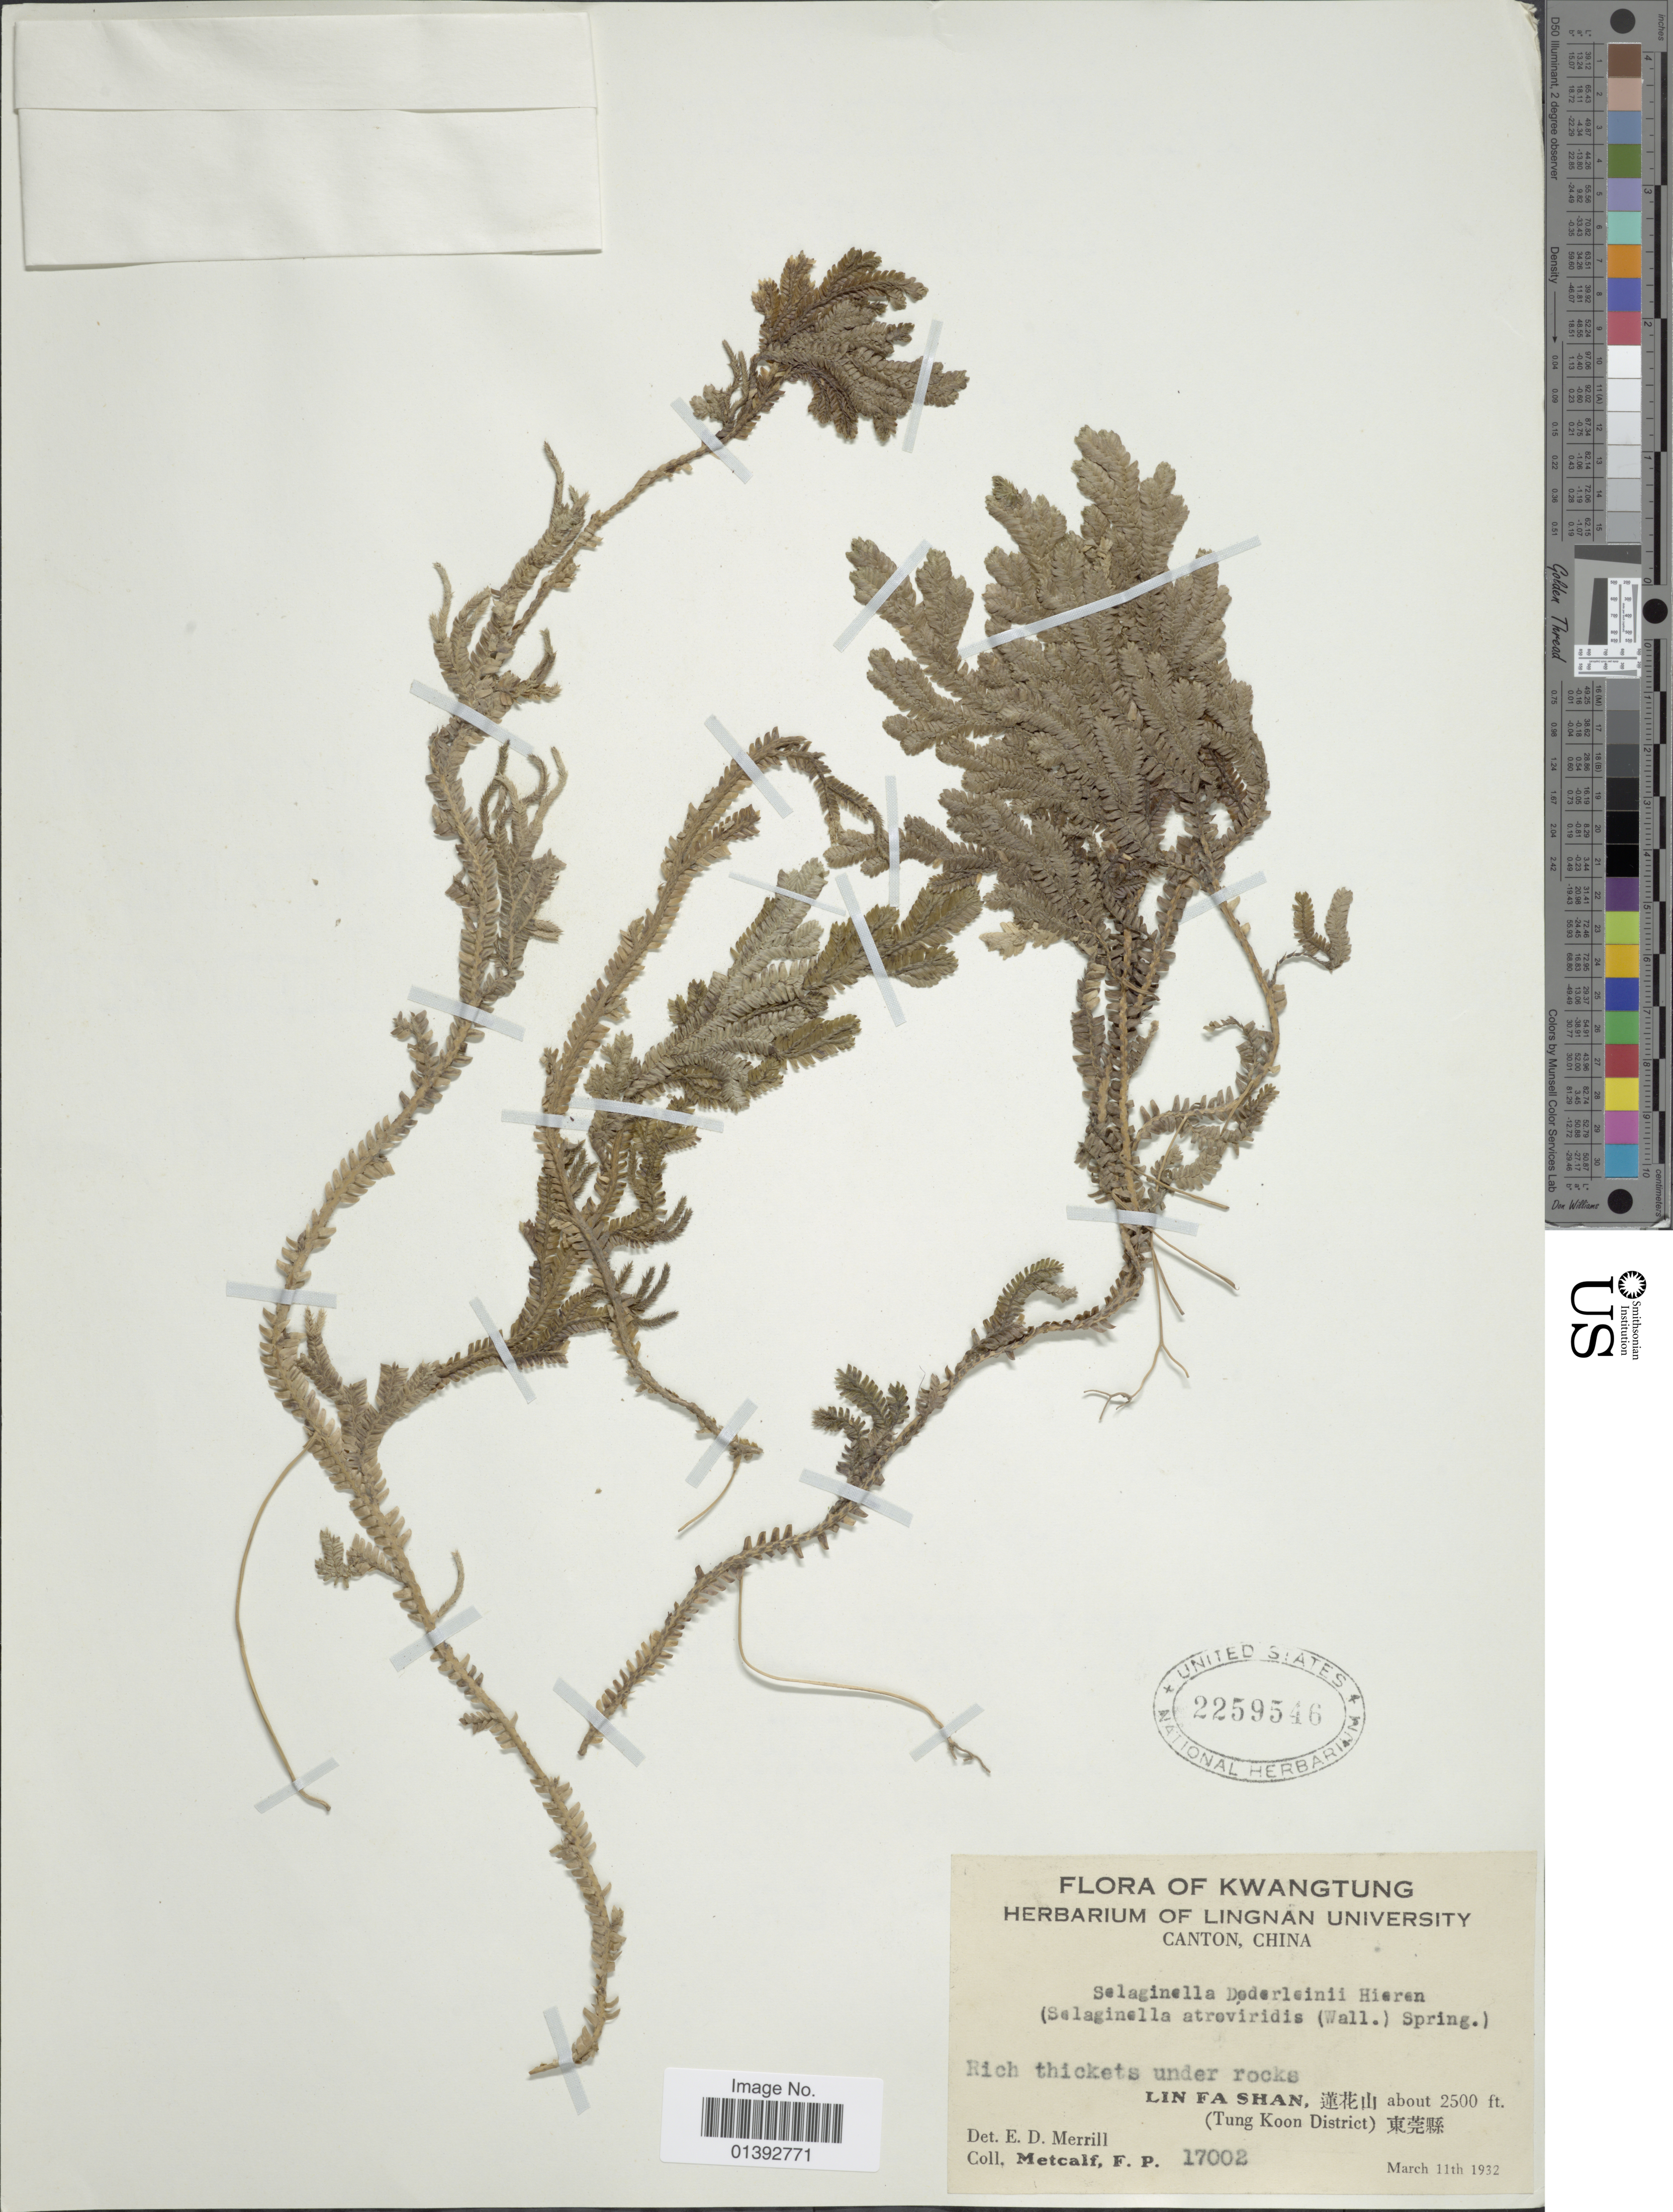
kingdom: Plantae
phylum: Tracheophyta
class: Lycopodiopsida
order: Selaginellales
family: Selaginellaceae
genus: Selaginella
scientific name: Selaginella doederleinii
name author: Hieron.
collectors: F. Metcalf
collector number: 17002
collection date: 1932-03-11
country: China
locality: Kwangtung, Lin Fa Shan (Tung Koon District)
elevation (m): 762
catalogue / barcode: US 2259546